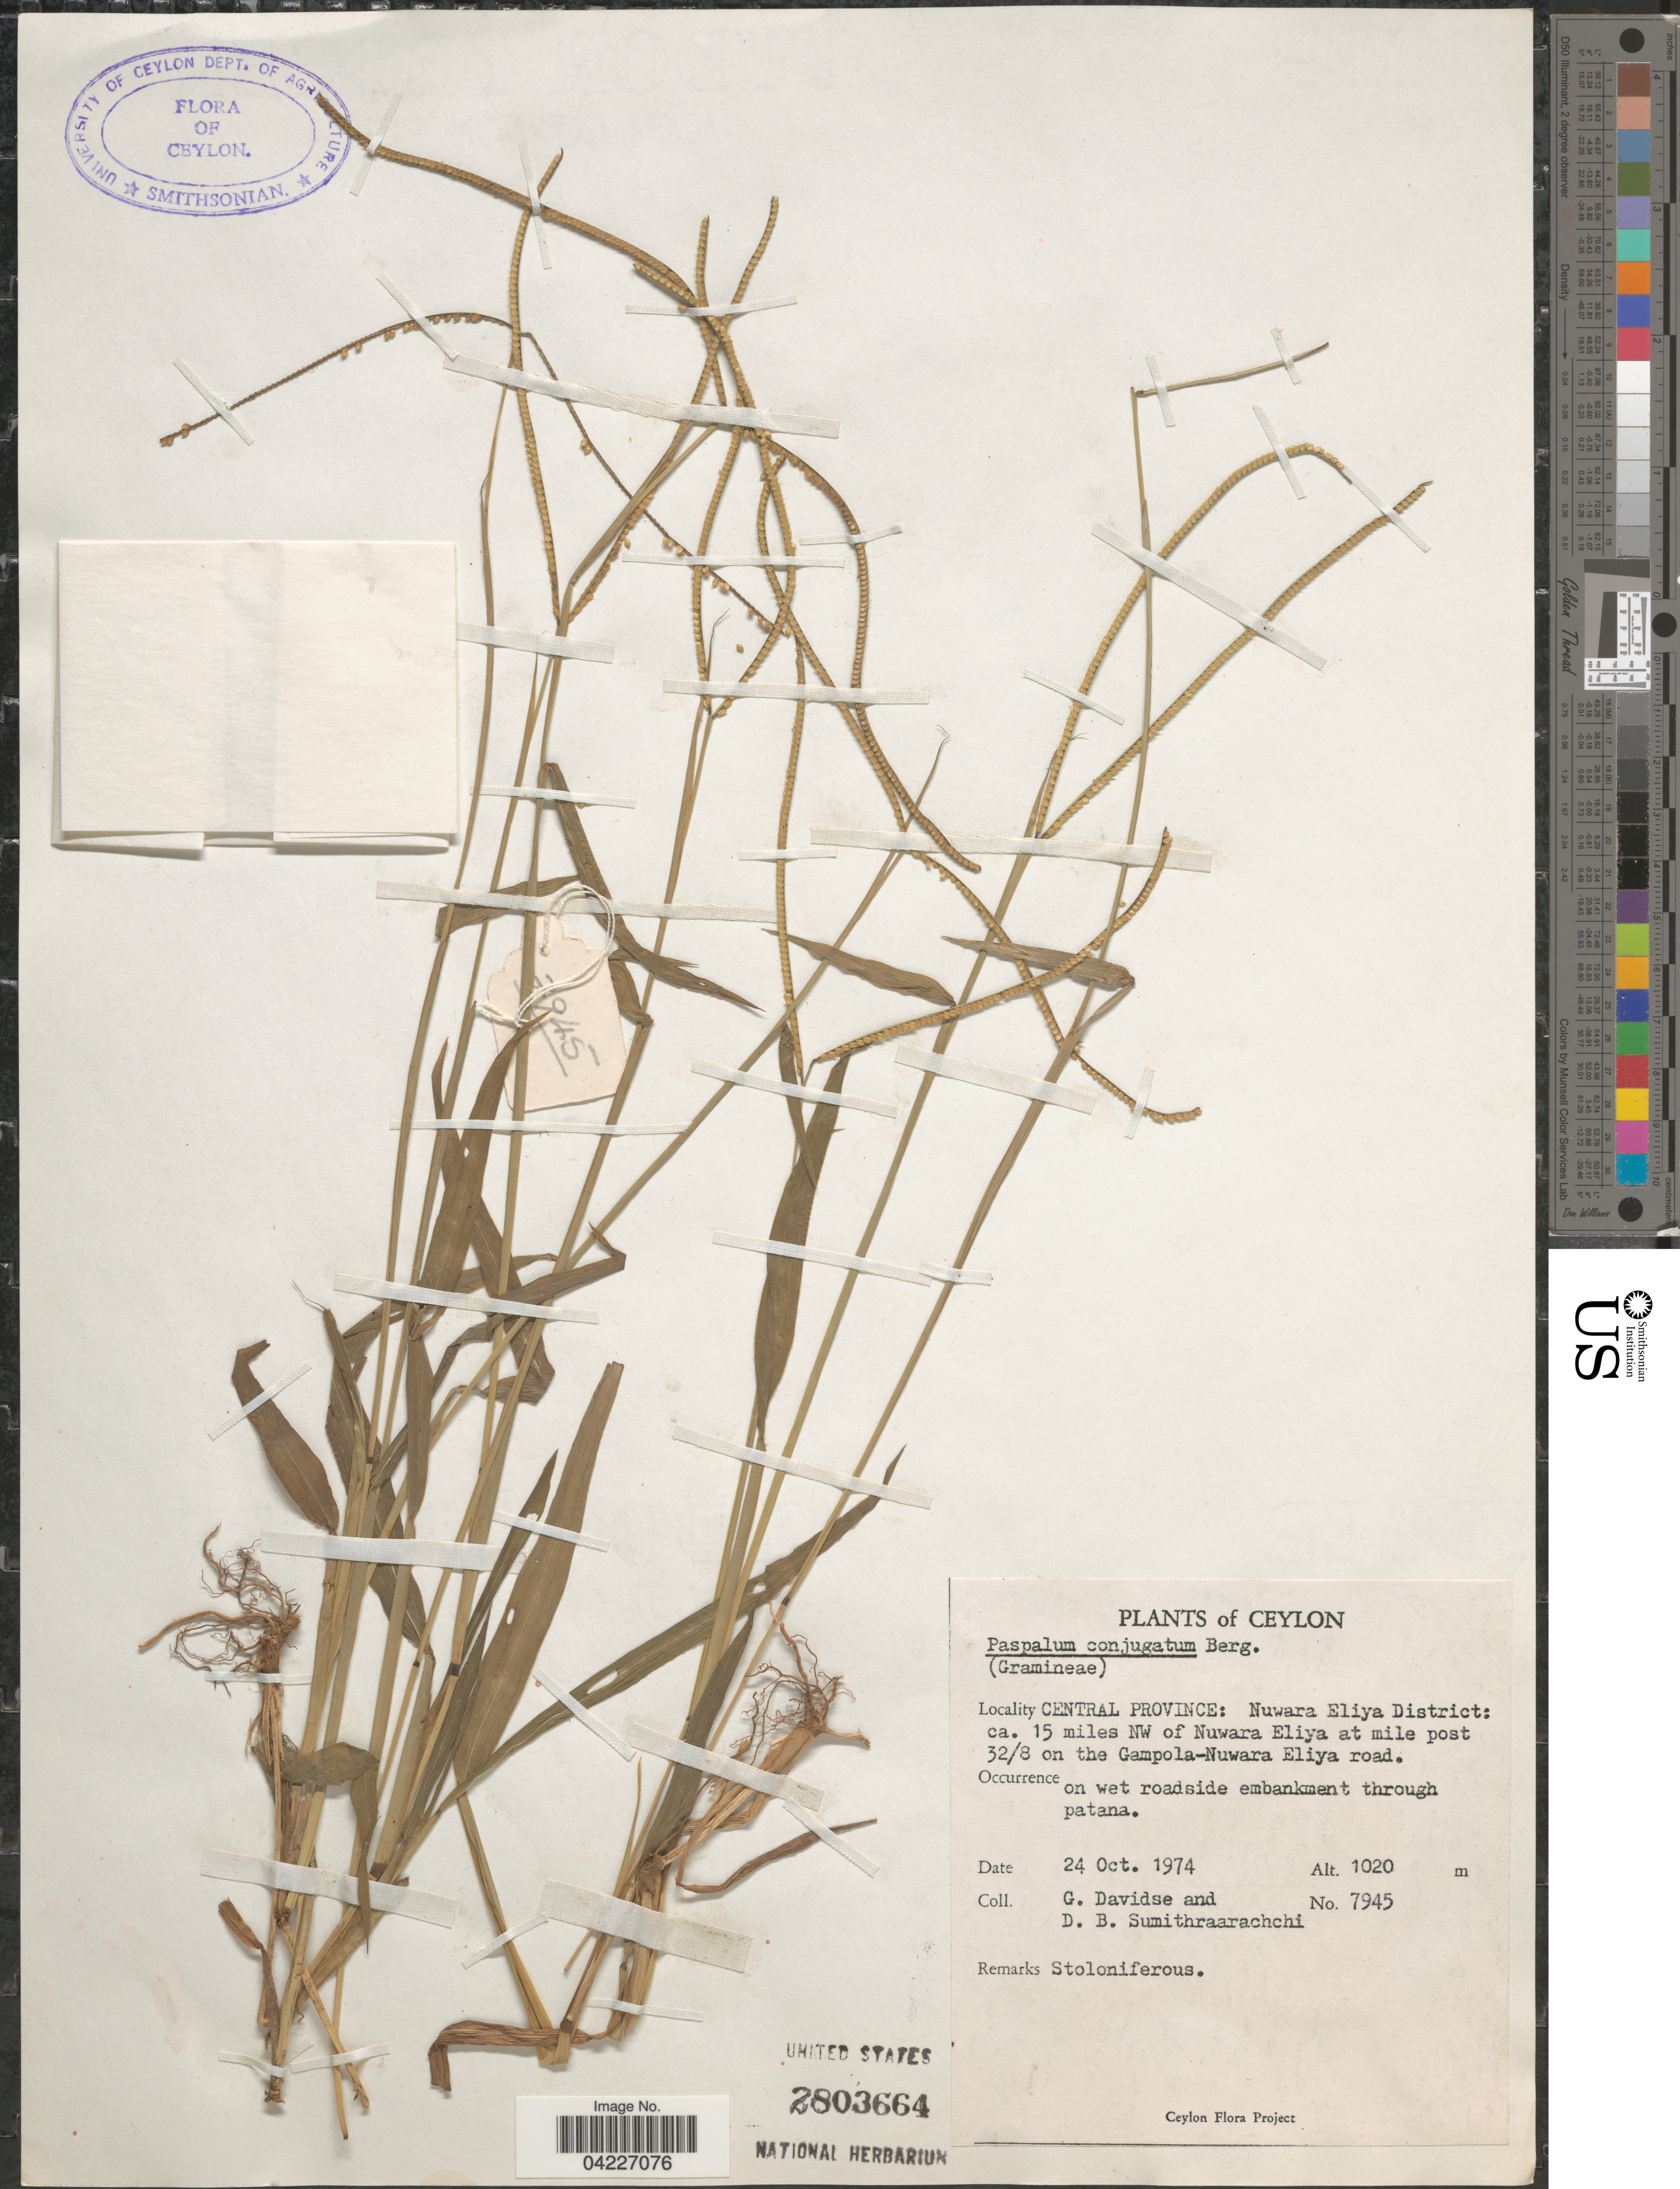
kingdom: Plantae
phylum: Tracheophyta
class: Liliopsida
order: Poales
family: Poaceae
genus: Paspalum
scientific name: Paspalum conjugatum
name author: P.J. Bergius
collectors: G. Davidse & D. B. Sumithraarachchi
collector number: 7945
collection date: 1974-10-24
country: Sri Lanka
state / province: Central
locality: Ceylon. Nuwara Eliya District: ca. 15 miles NW of Nuwara Eliya at mile post 32/8 on the Gampola-Nuwara Eliya road.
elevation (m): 1020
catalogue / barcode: US 2803664